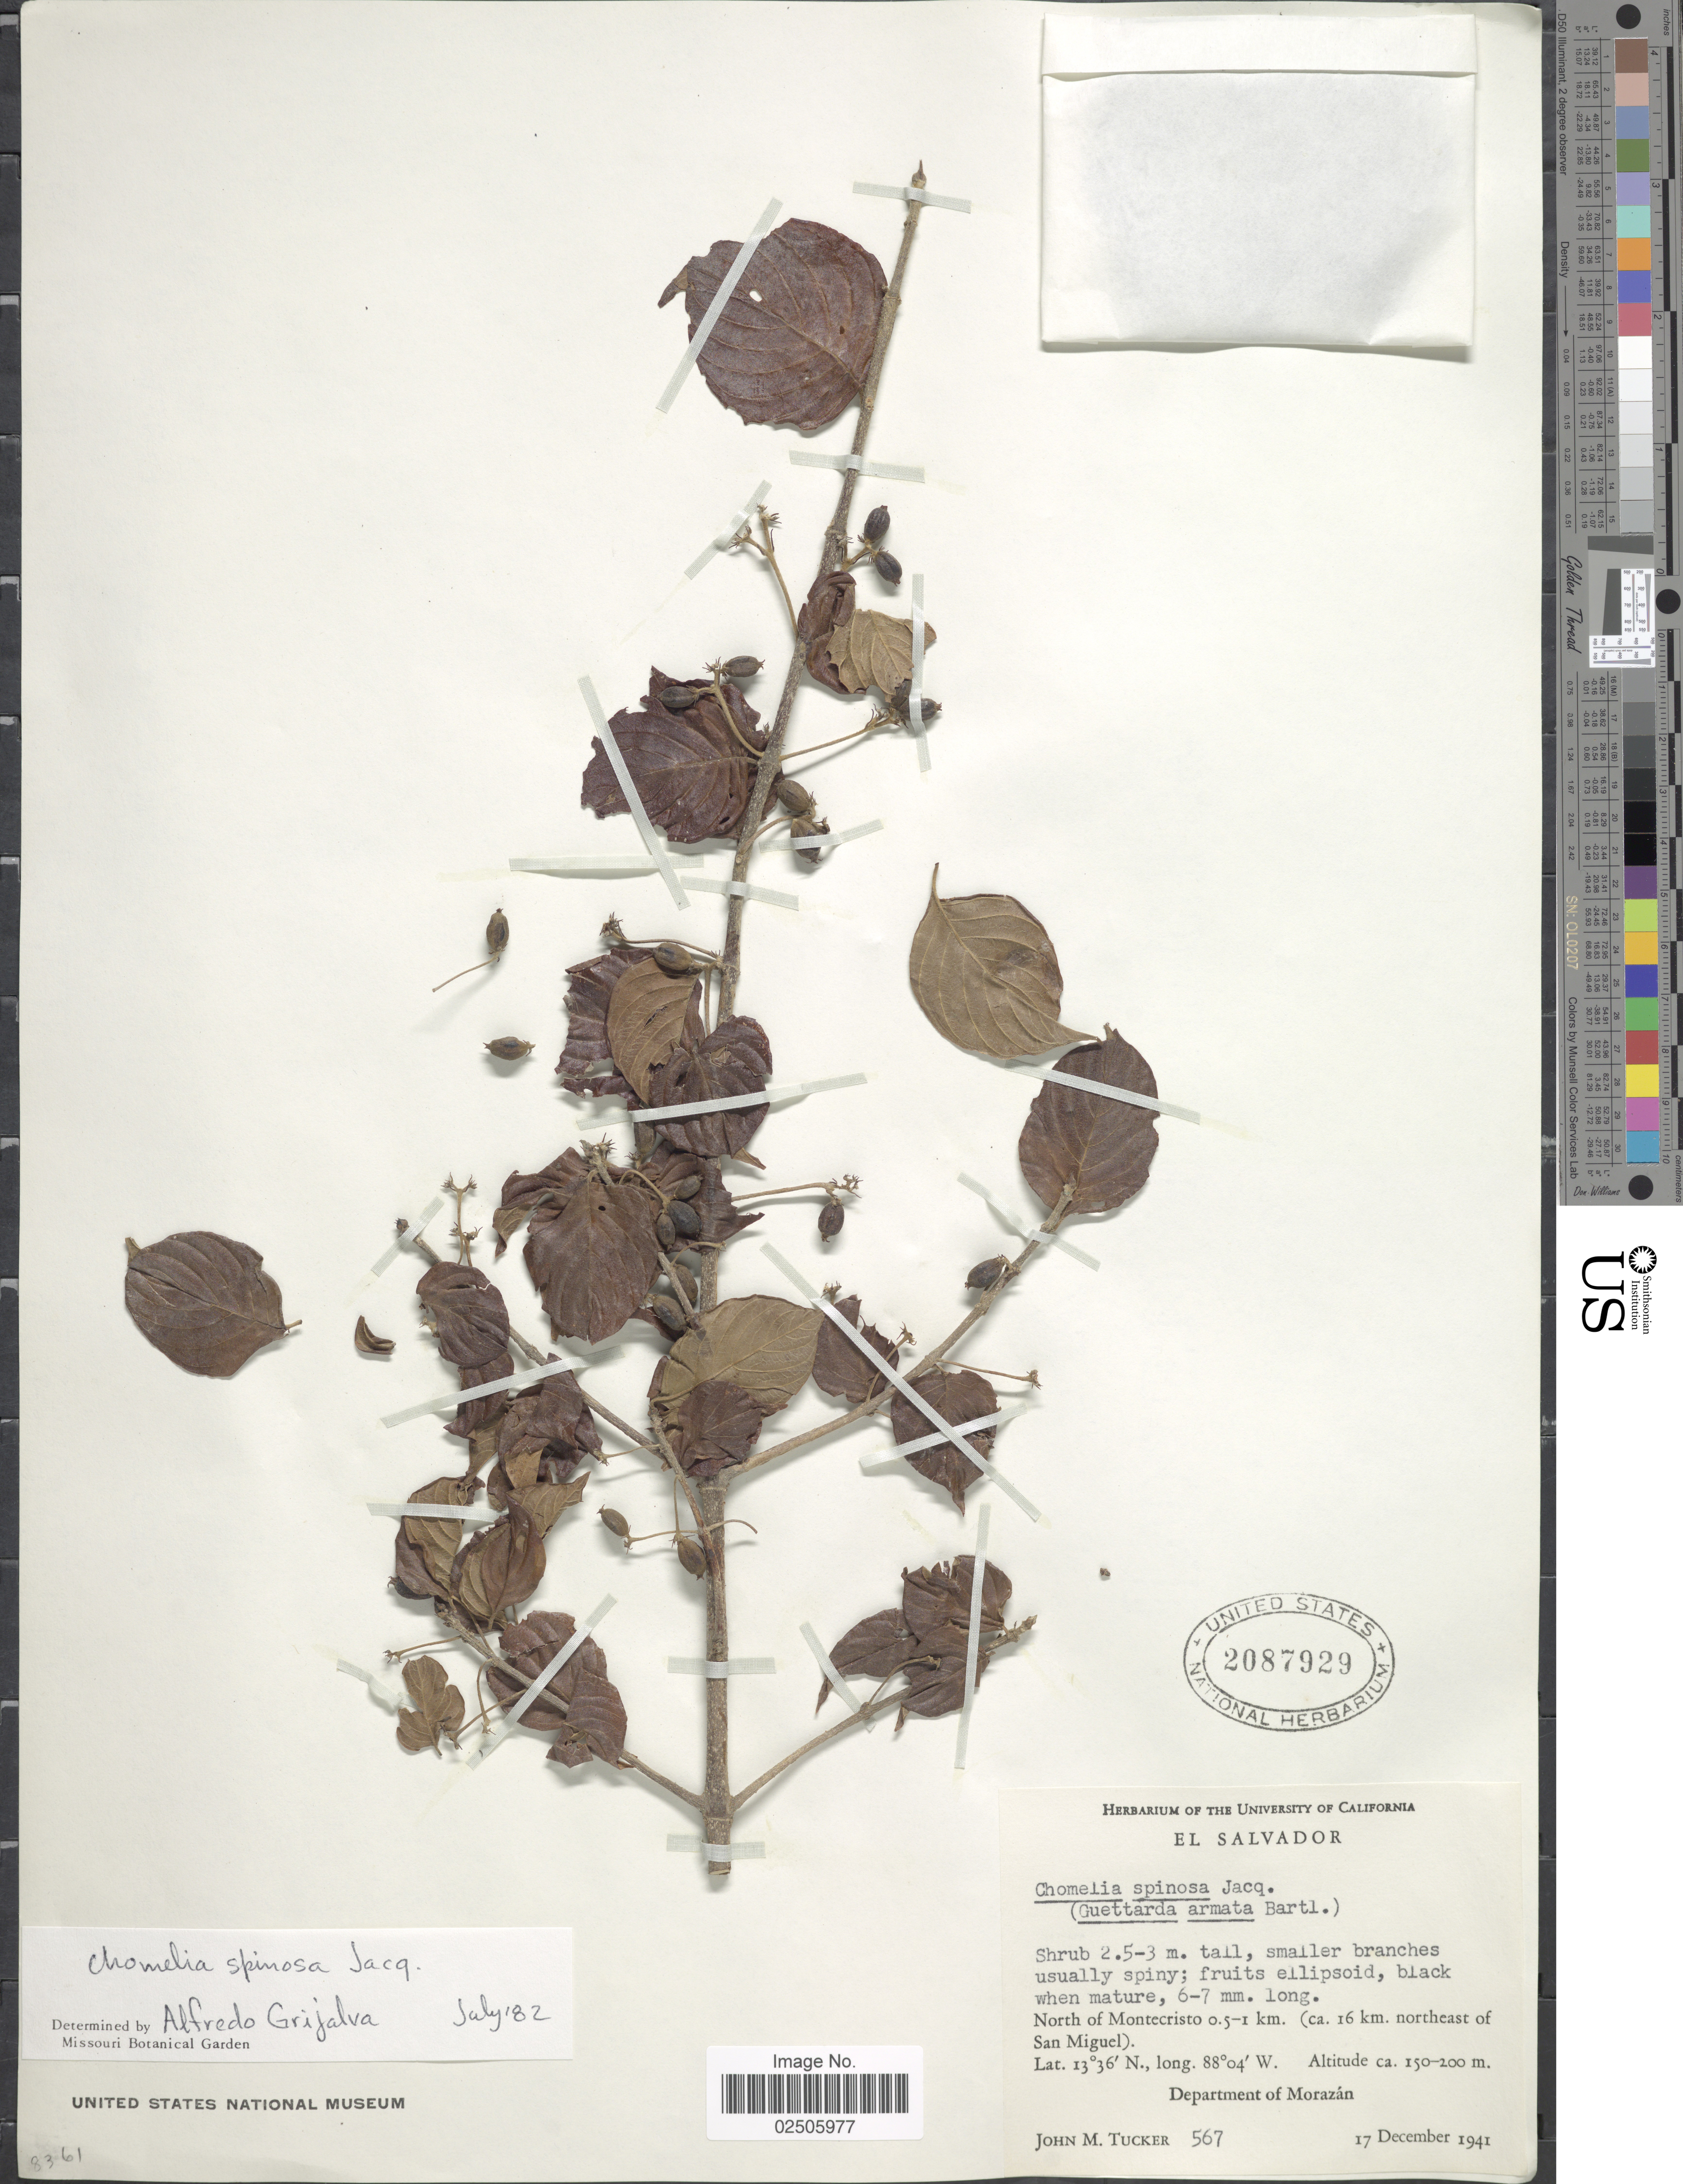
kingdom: Plantae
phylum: Tracheophyta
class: Magnoliopsida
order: Gentianales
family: Rubiaceae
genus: Chomelia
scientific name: Chomelia spinosa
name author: Jacq.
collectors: J. M. Tucker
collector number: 567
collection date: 1941-12-17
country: El Salvador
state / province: Morazan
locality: North of Montecristo 0.5-1 km. (ca. 16 km. northeast of San Miguel)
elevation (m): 150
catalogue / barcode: US 2087929